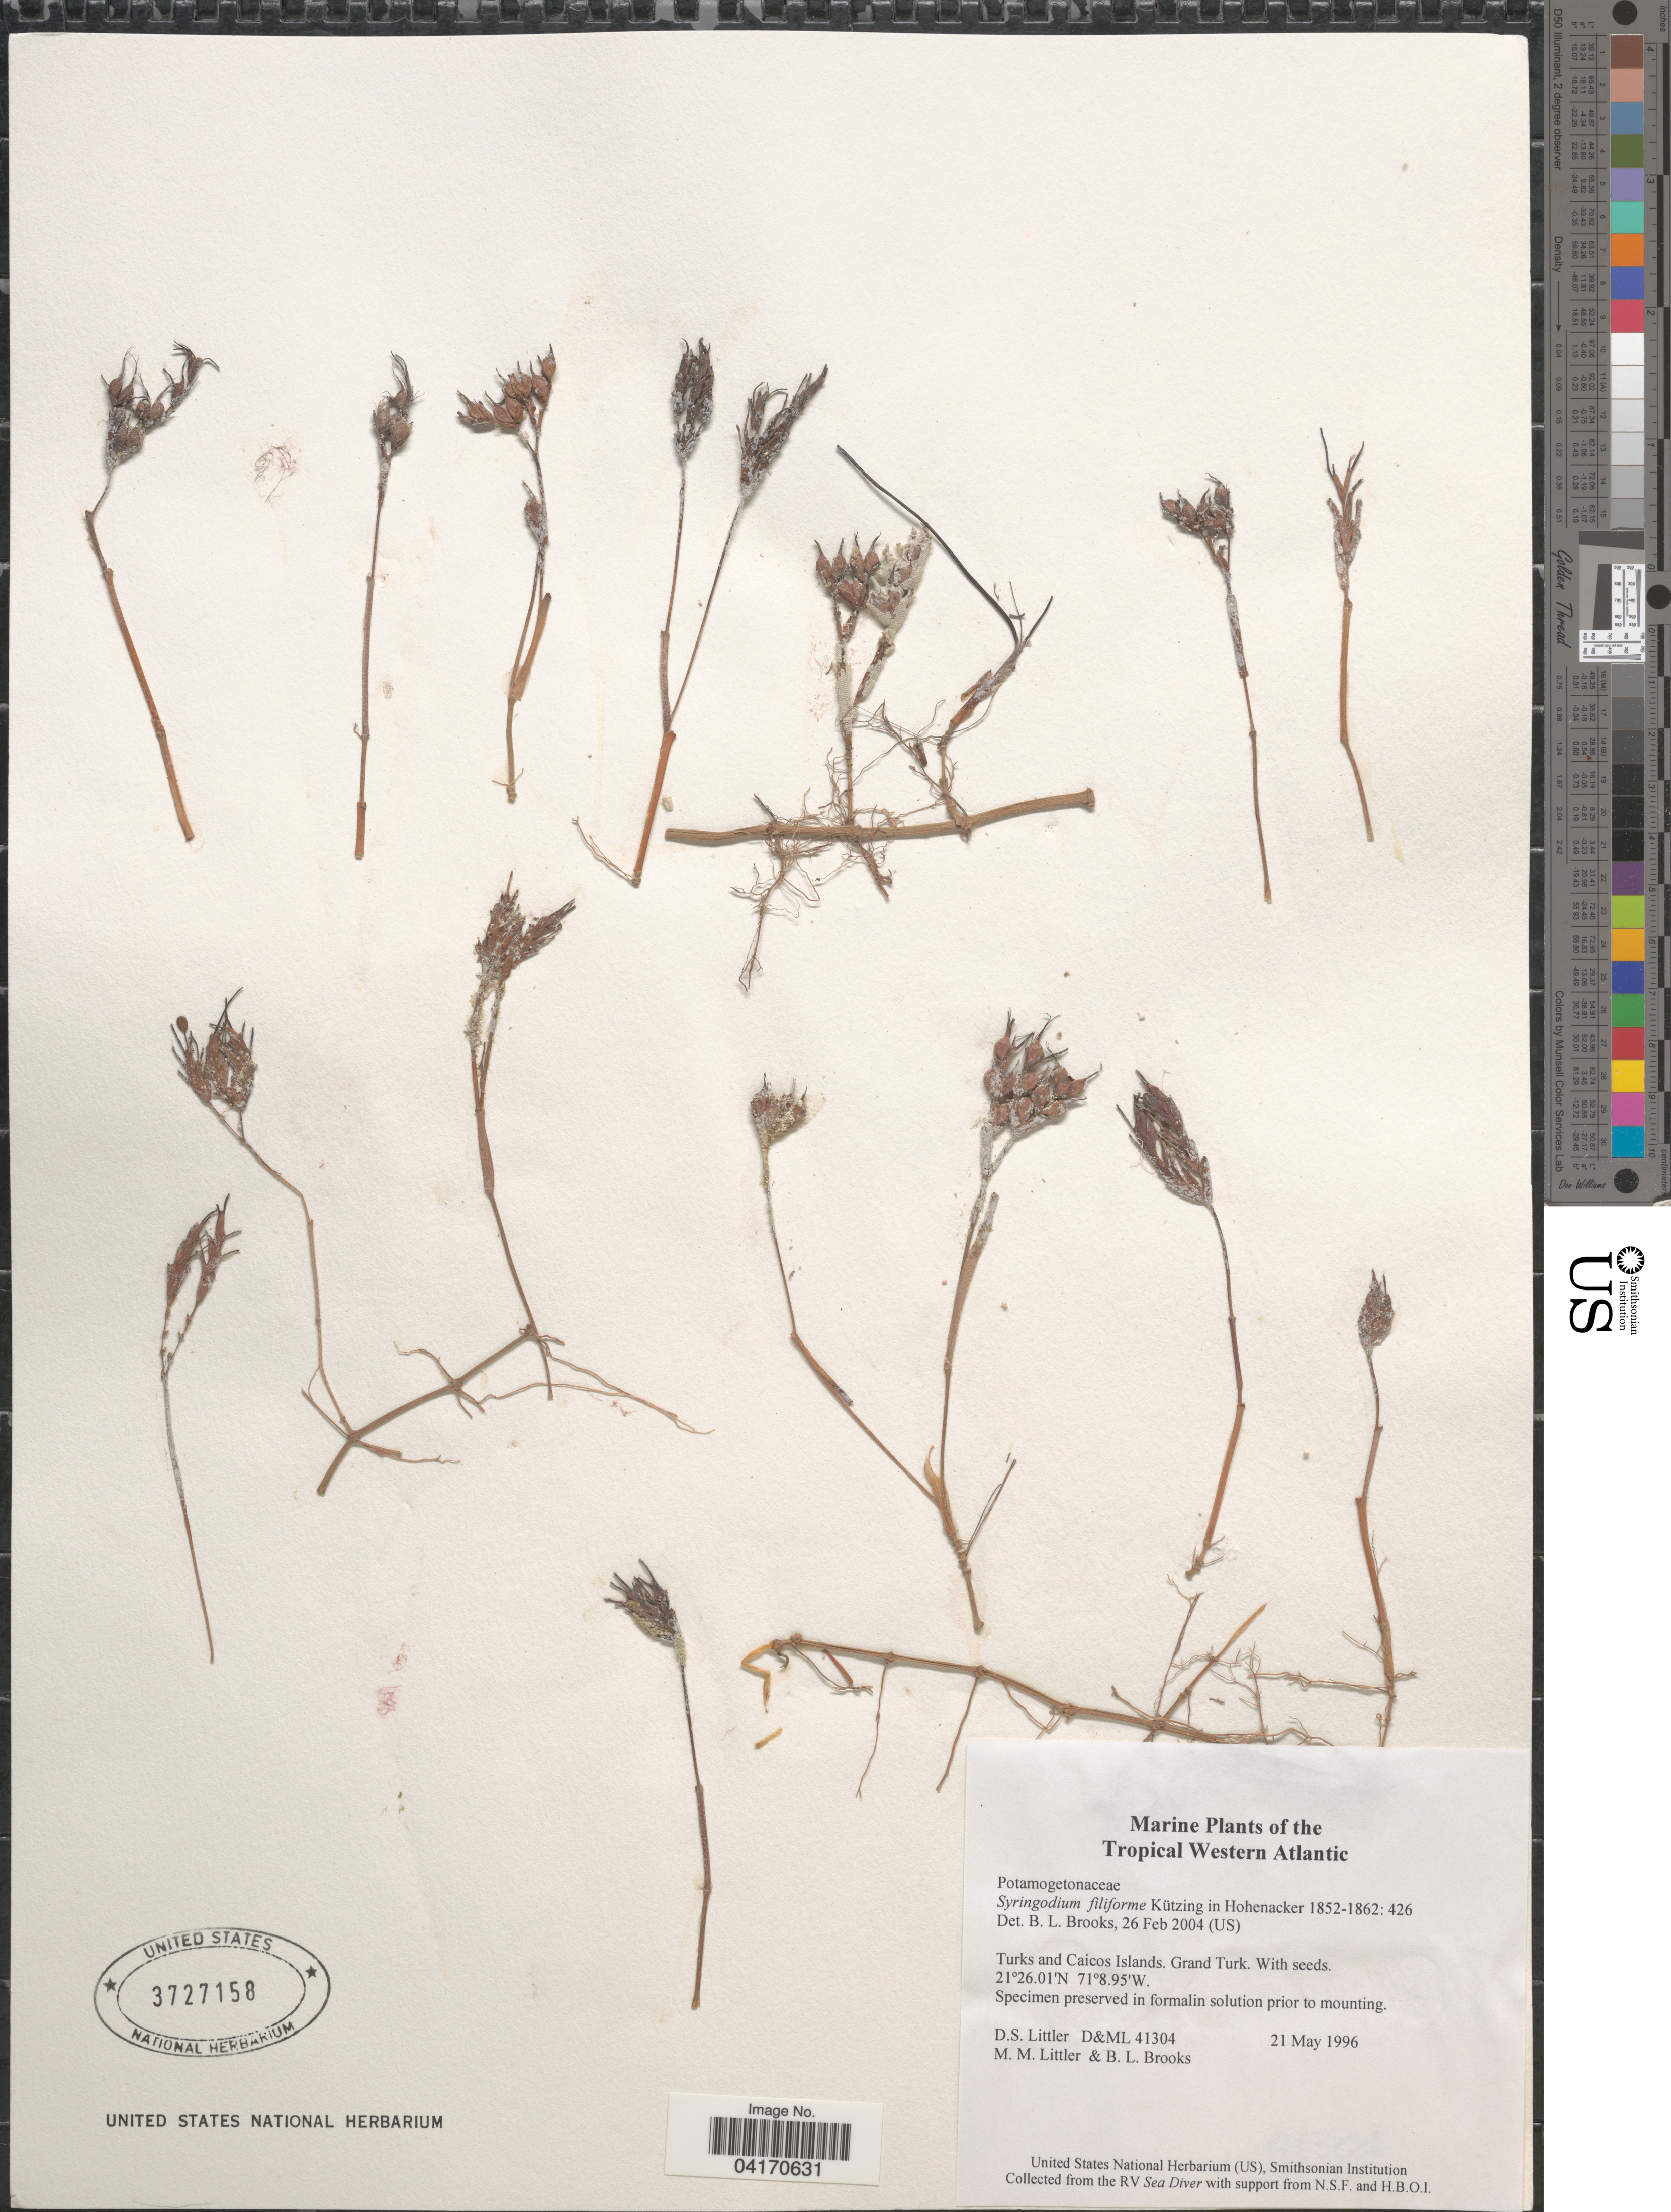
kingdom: Plantae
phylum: Tracheophyta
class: Liliopsida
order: Alismatales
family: Cymodoceaceae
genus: Syringodium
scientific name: Syringodium filiforme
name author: Kütz.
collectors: D. S. Littler & B. Brooks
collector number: D&ML 41304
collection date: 1996-05-21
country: Turks and Caicos Islands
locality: Tropical Western Atlantic. Turks and Caicos Islands. Grand Turk.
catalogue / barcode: US 3727158